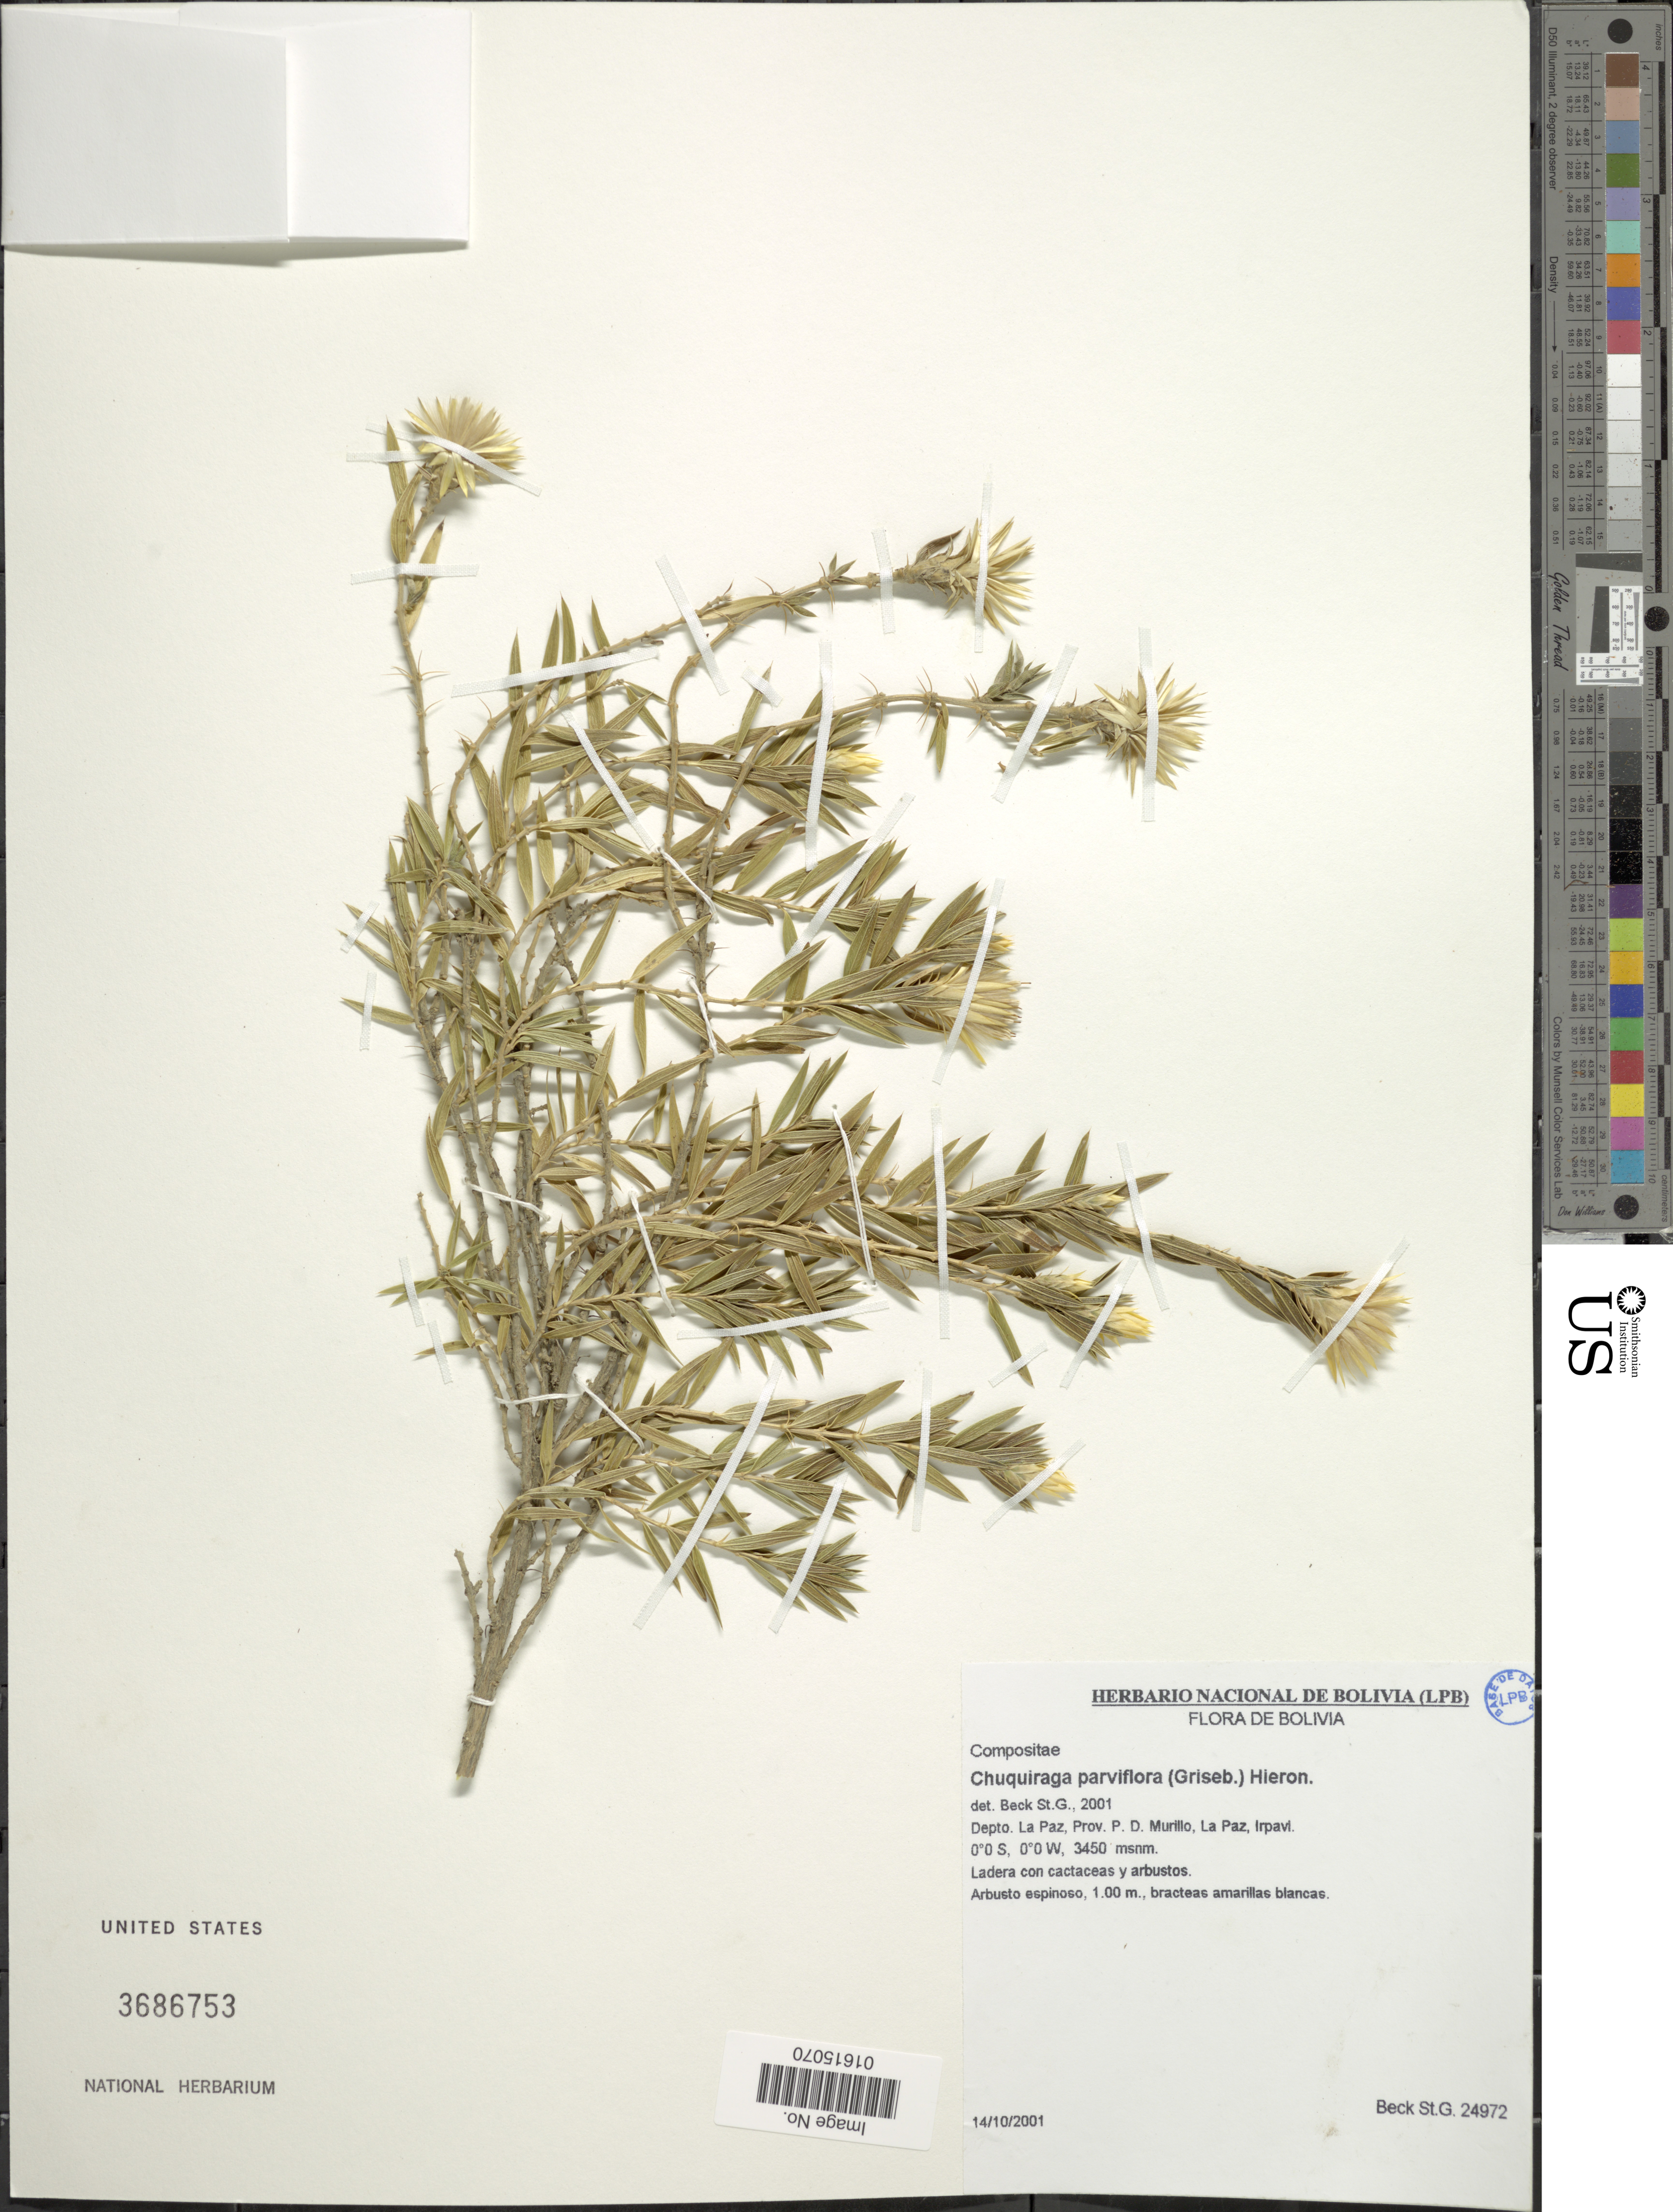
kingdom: Plantae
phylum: Tracheophyta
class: Magnoliopsida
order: Asterales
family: Asteraceae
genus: Chuquiraga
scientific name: Chuquiraga parviflora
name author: (Griseb.) Hieron.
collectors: S. G. Beck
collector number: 24972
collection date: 2001-10-14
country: Bolivia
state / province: La Paz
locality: Depto. La Paz, Prov. P. D. Murillo, La Paz, Irpavi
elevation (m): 3450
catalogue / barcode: US 3686753